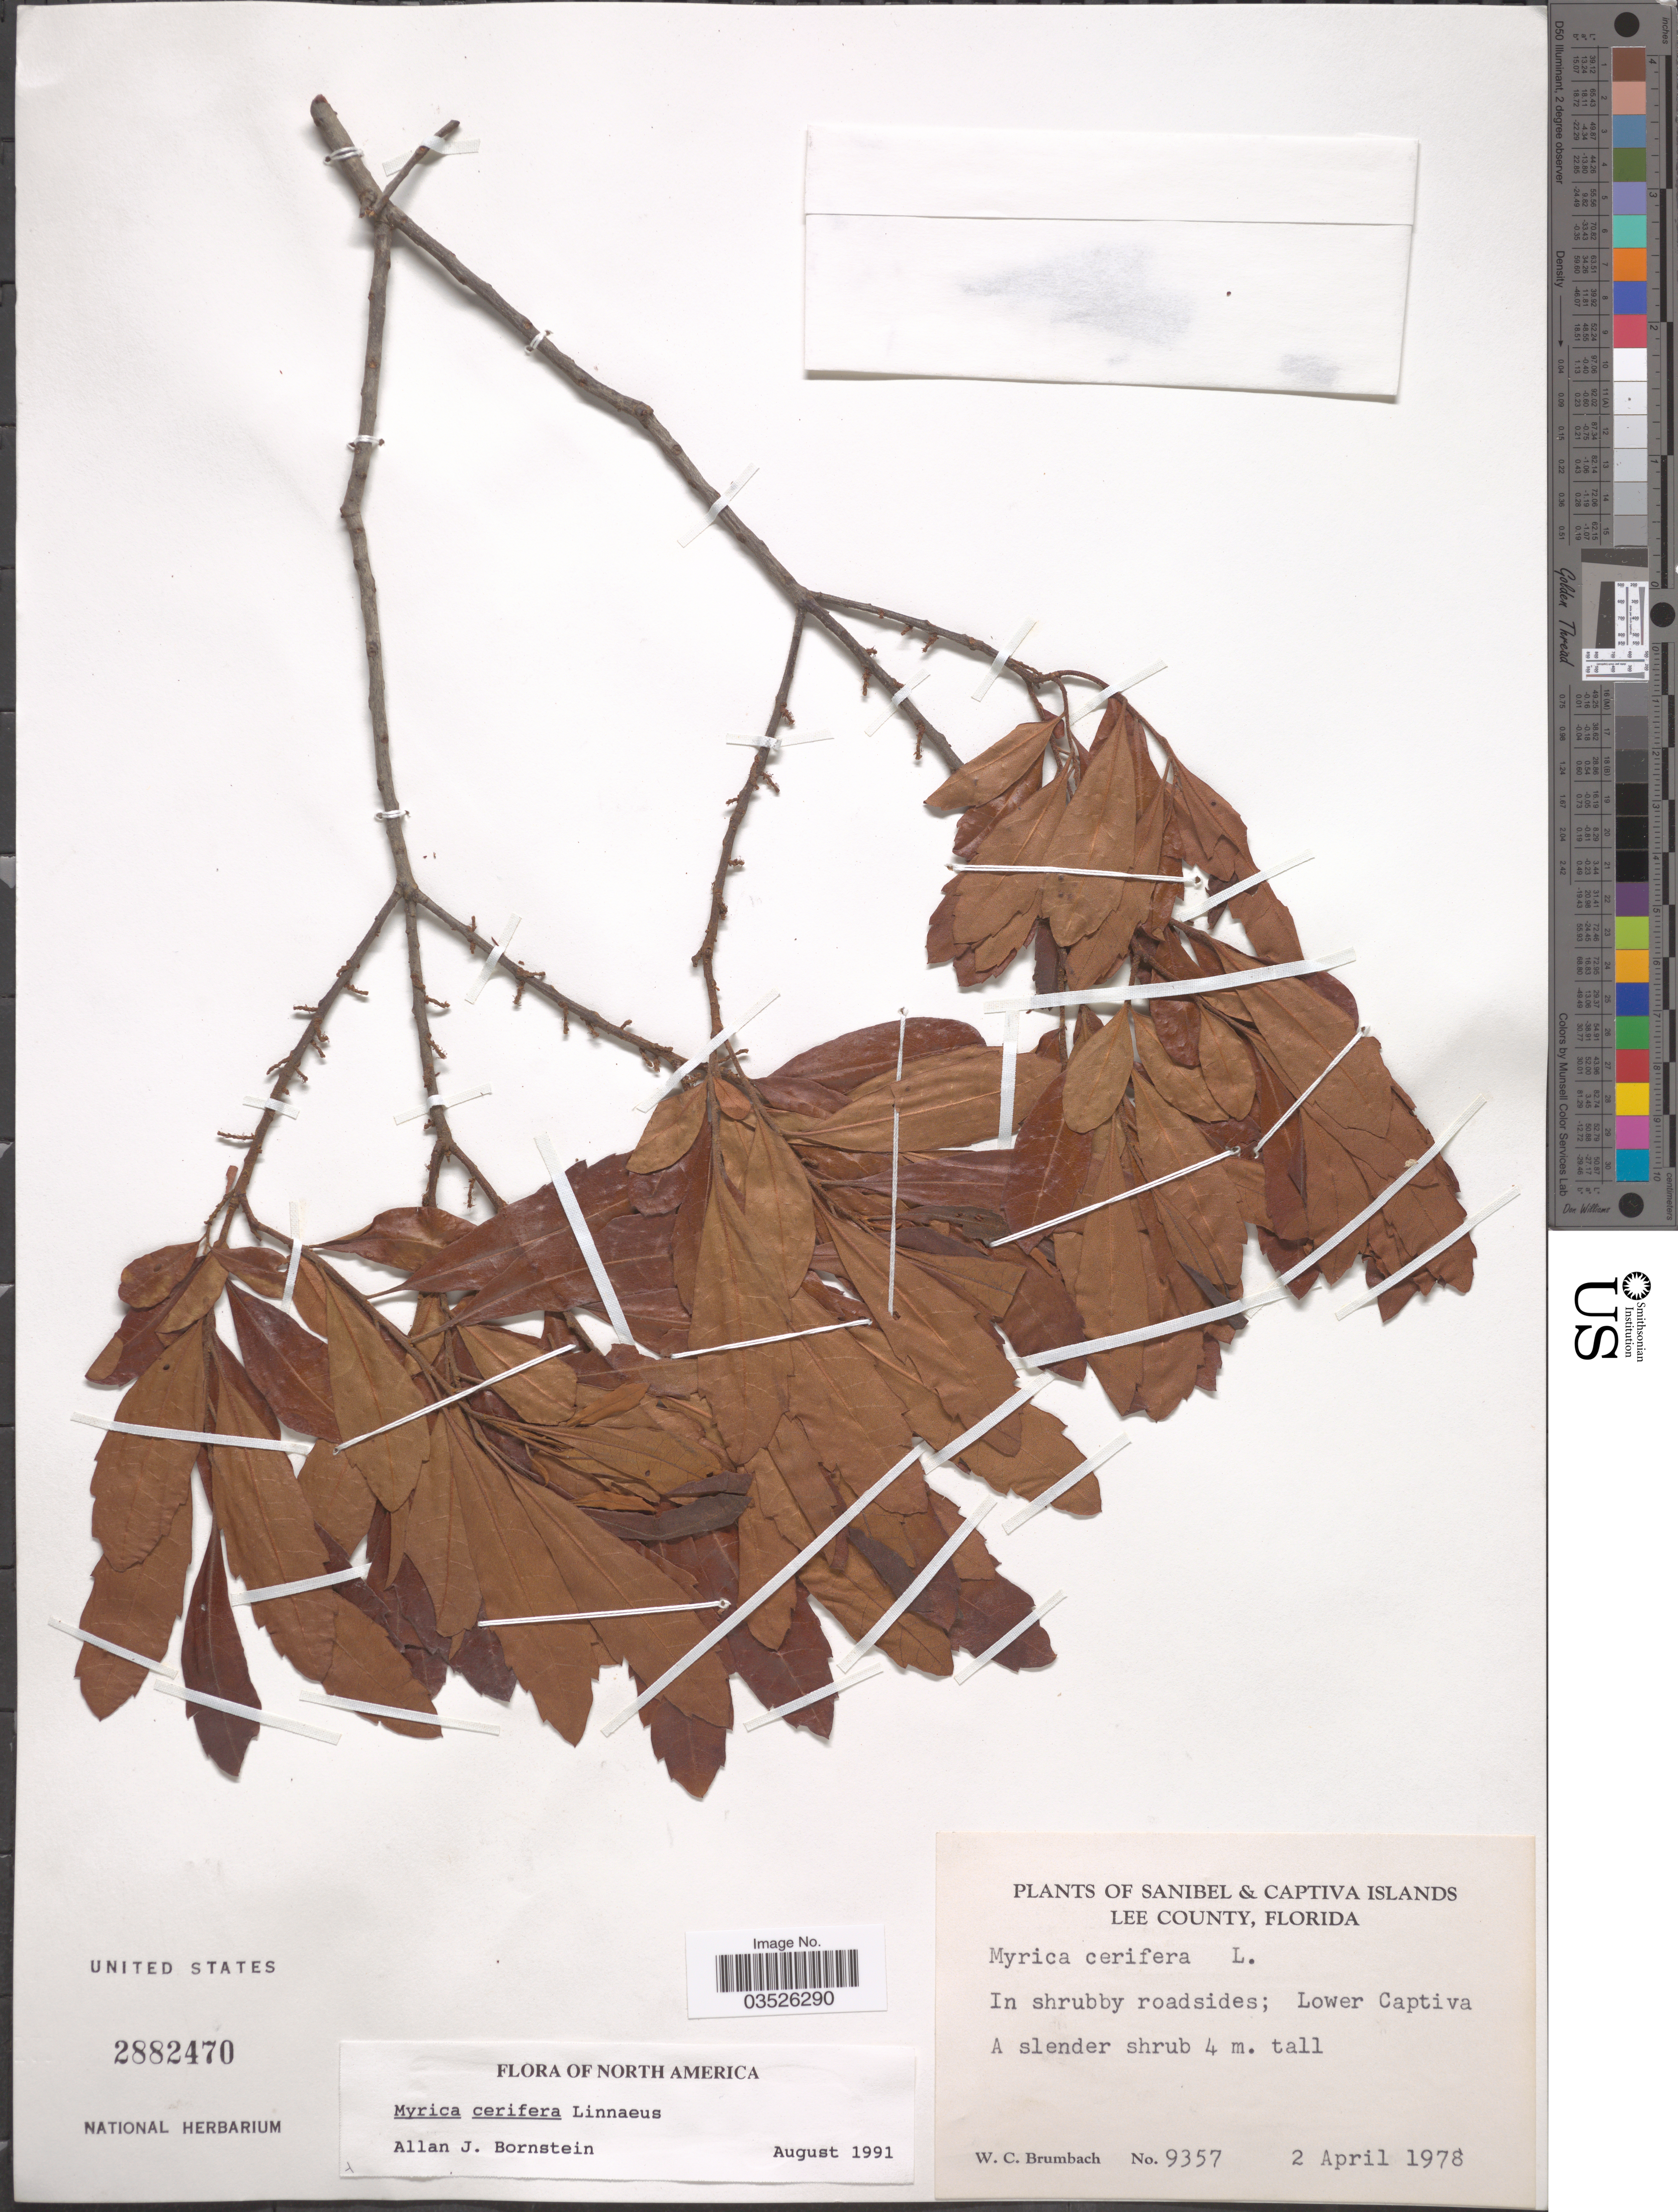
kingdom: Plantae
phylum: Tracheophyta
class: Magnoliopsida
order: Fagales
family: Myricaceae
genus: Morella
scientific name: Morella cerifera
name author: (L.) Small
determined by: Strong, M. T., (US), Smithsonian Institution - National Museum of Natural History (UNITED STATES)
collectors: W. C. Brumbach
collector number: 9357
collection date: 1978-04-02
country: United States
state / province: Florida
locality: Sanibel [unsure placement] & Captiva Islands. Lee County. Lower Captiva.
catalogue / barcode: US 2882470